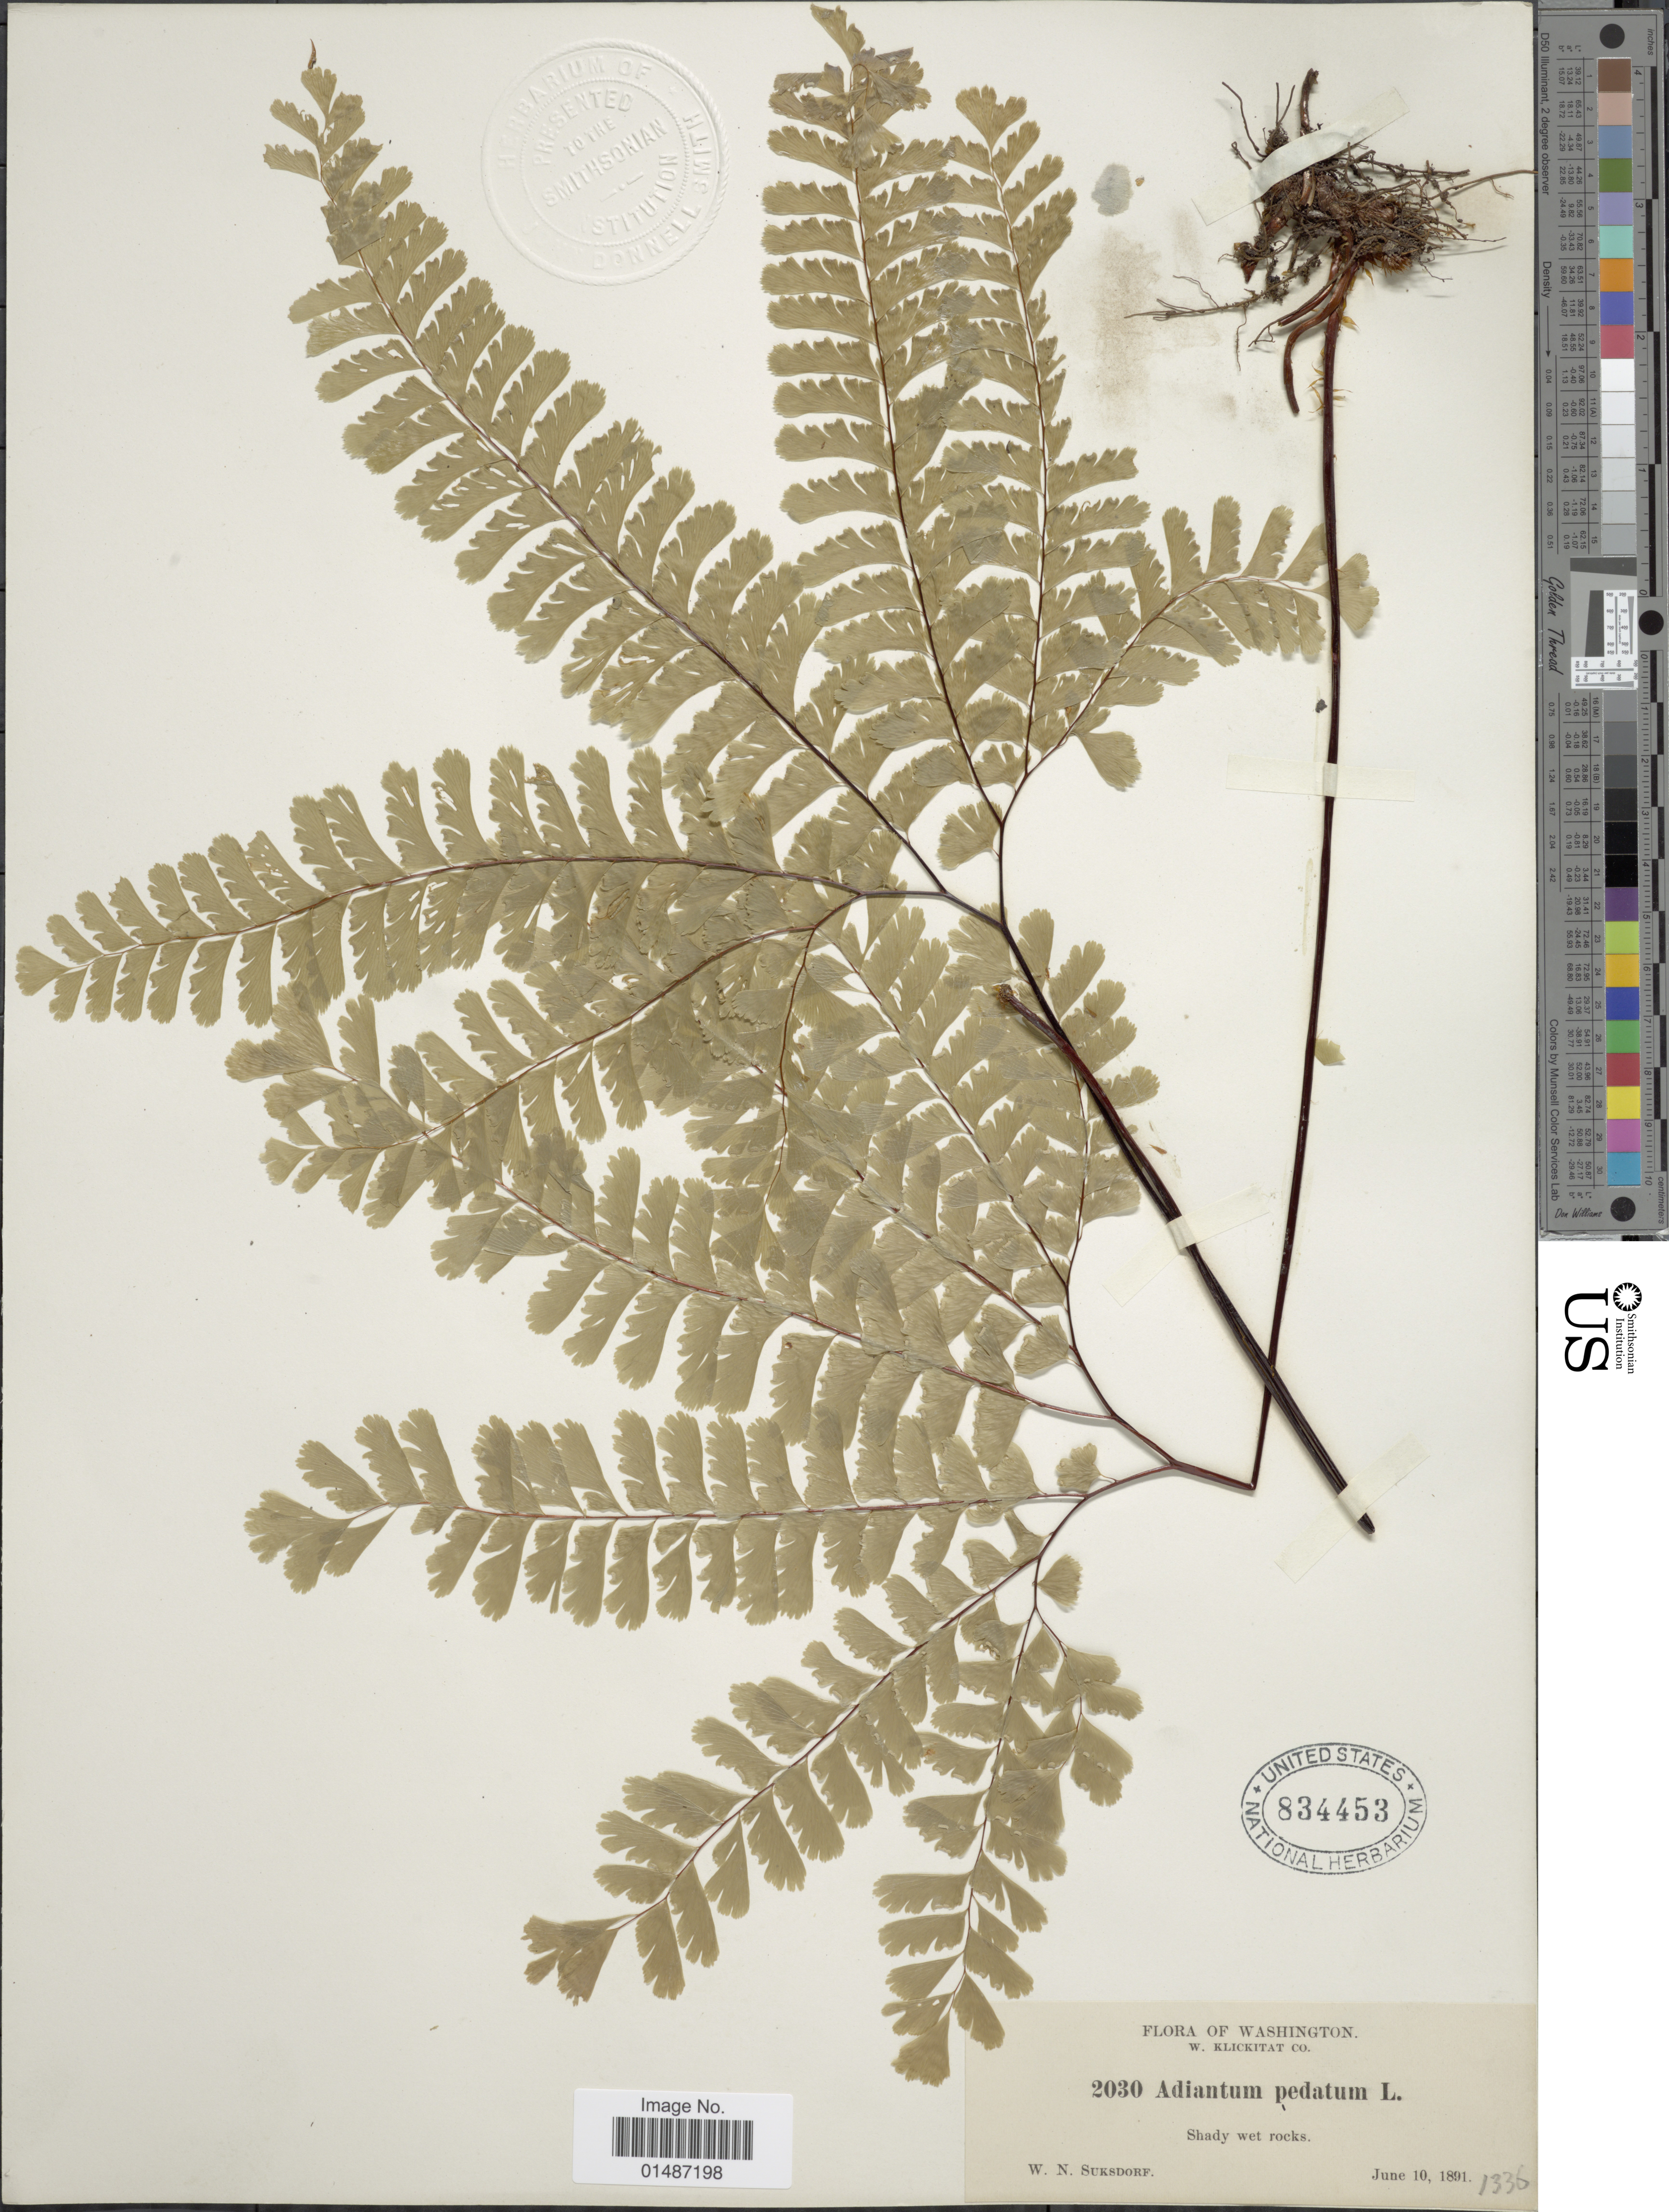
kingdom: Plantae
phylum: Tracheophyta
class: Polypodiopsida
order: Polypodiales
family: Pteridaceae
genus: Adiantum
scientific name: Adiantum pedatum subsp. aleuticum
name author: (Rupr.) Calder & Roy L. Taylor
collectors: W. N. Suksdorf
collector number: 2030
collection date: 1891-06-10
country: United States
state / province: Washington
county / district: Klickitat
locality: W. Klickitat Co. Shady wet rocks.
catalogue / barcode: US 834453